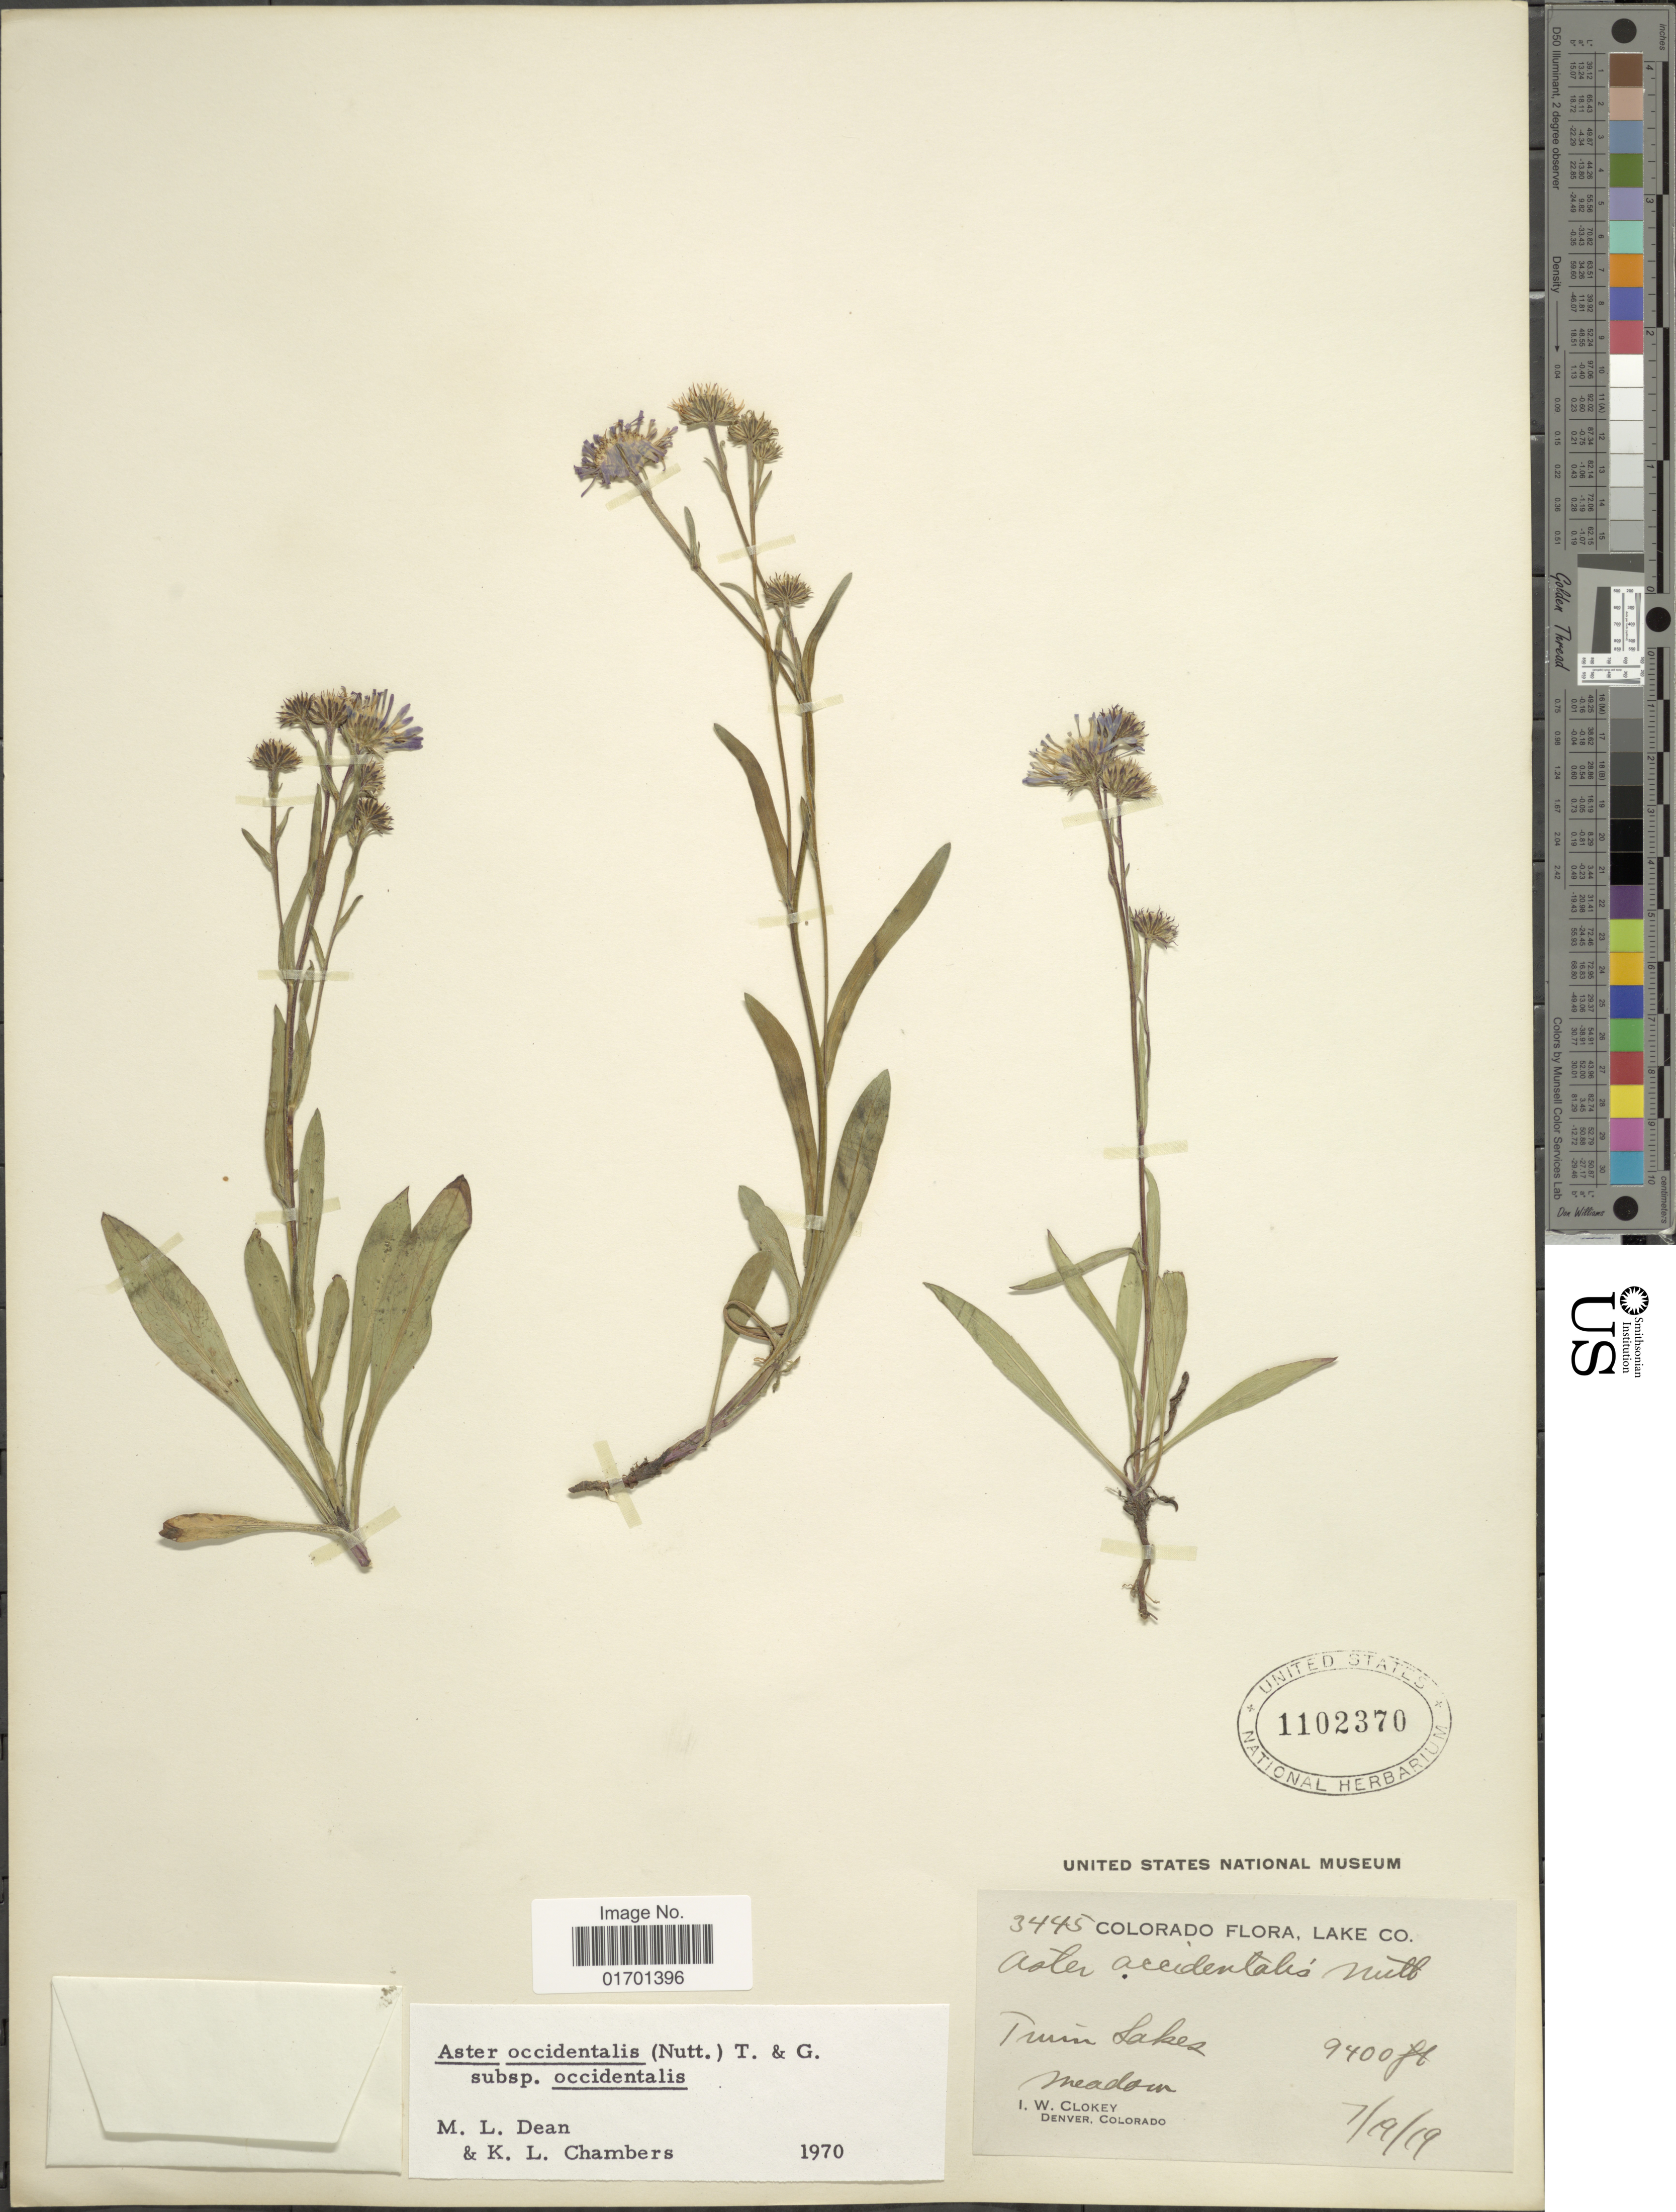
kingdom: Plantae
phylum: Tracheophyta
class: Magnoliopsida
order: Asterales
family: Asteraceae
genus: Symphyotrichum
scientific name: Symphyotrichum spathulatum var. spathulatum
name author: (Lindl.) G.L. Nesom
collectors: I. W. Clokey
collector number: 3445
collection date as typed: Transcribed d/m/y: 19/7/19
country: United States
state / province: Colorado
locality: Lake Co., Twin Lakes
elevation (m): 2865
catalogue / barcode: US 1102370